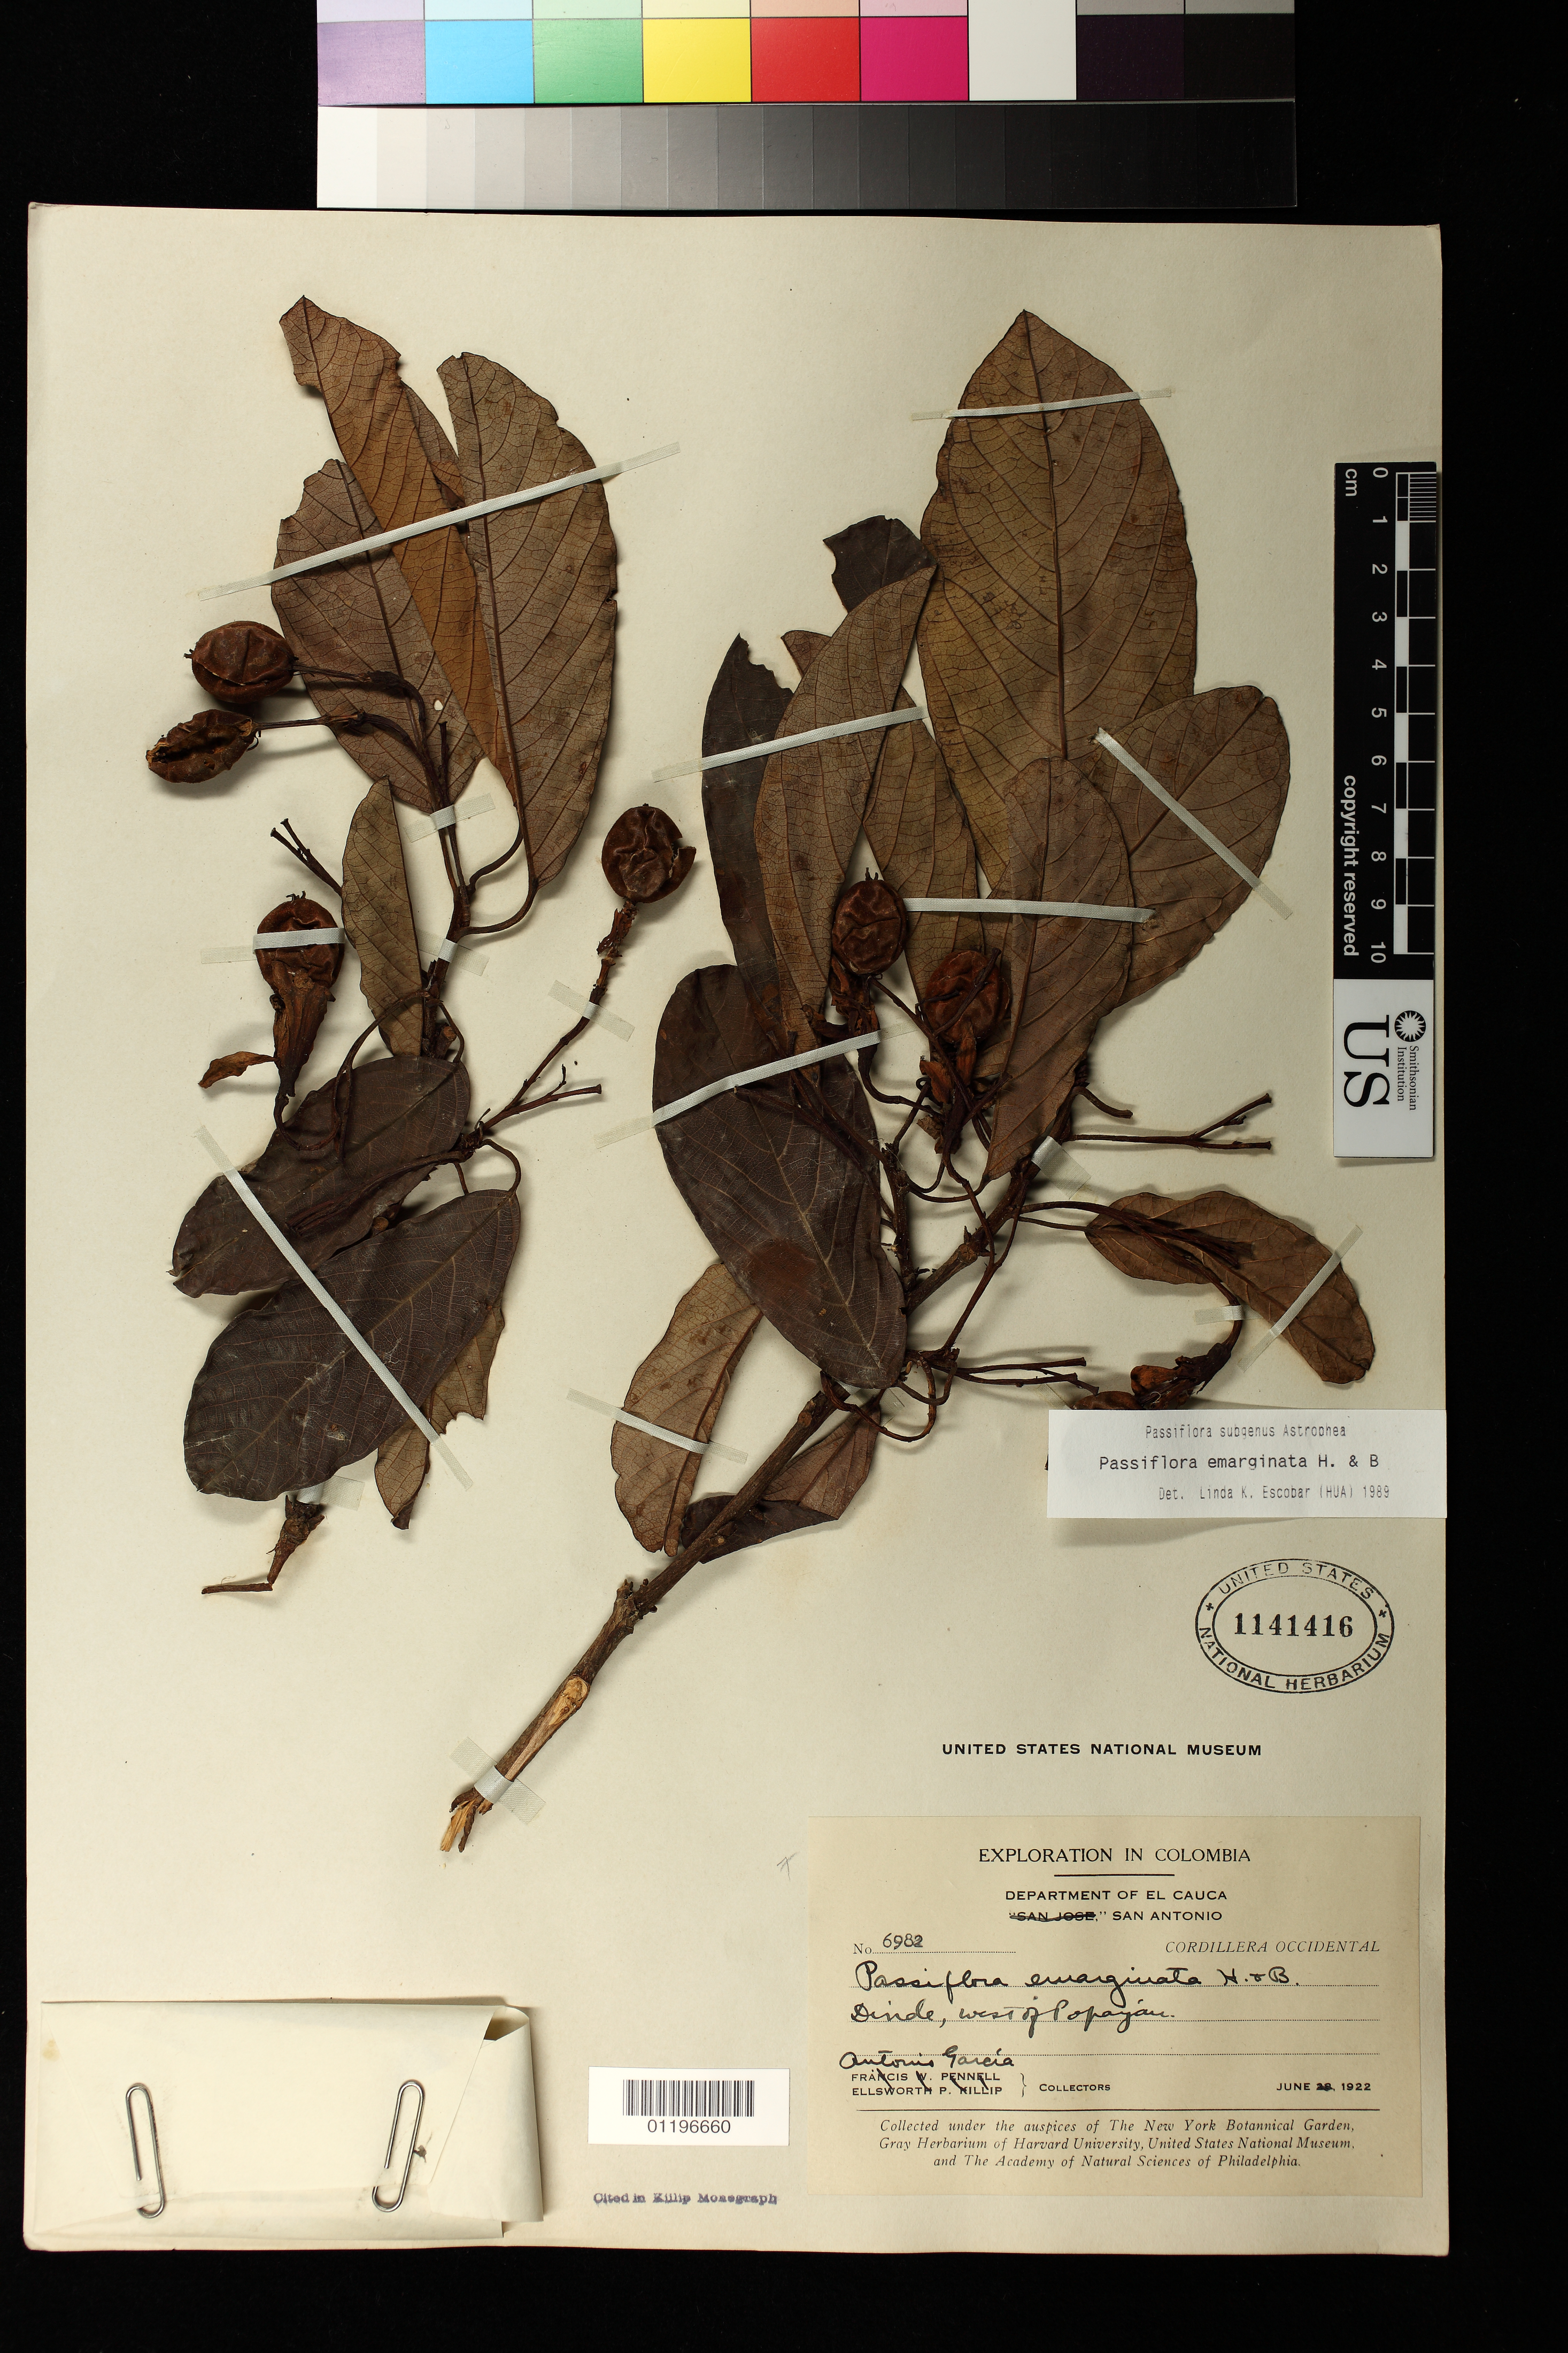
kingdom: Plantae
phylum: Tracheophyta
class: Magnoliopsida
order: Malpighiales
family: Passifloraceae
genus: Passiflora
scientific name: Passiflora emarginata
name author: Humb. & Bonpl.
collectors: A. Garcia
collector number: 6982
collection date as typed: Jun 1922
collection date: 1922-06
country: Colombia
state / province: Cauca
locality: Department of El Cauca, San Antonio, Cordillera Occidental. Dinde, west of Popayán, Department of El Cauca, San Antonio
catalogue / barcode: US 1141416